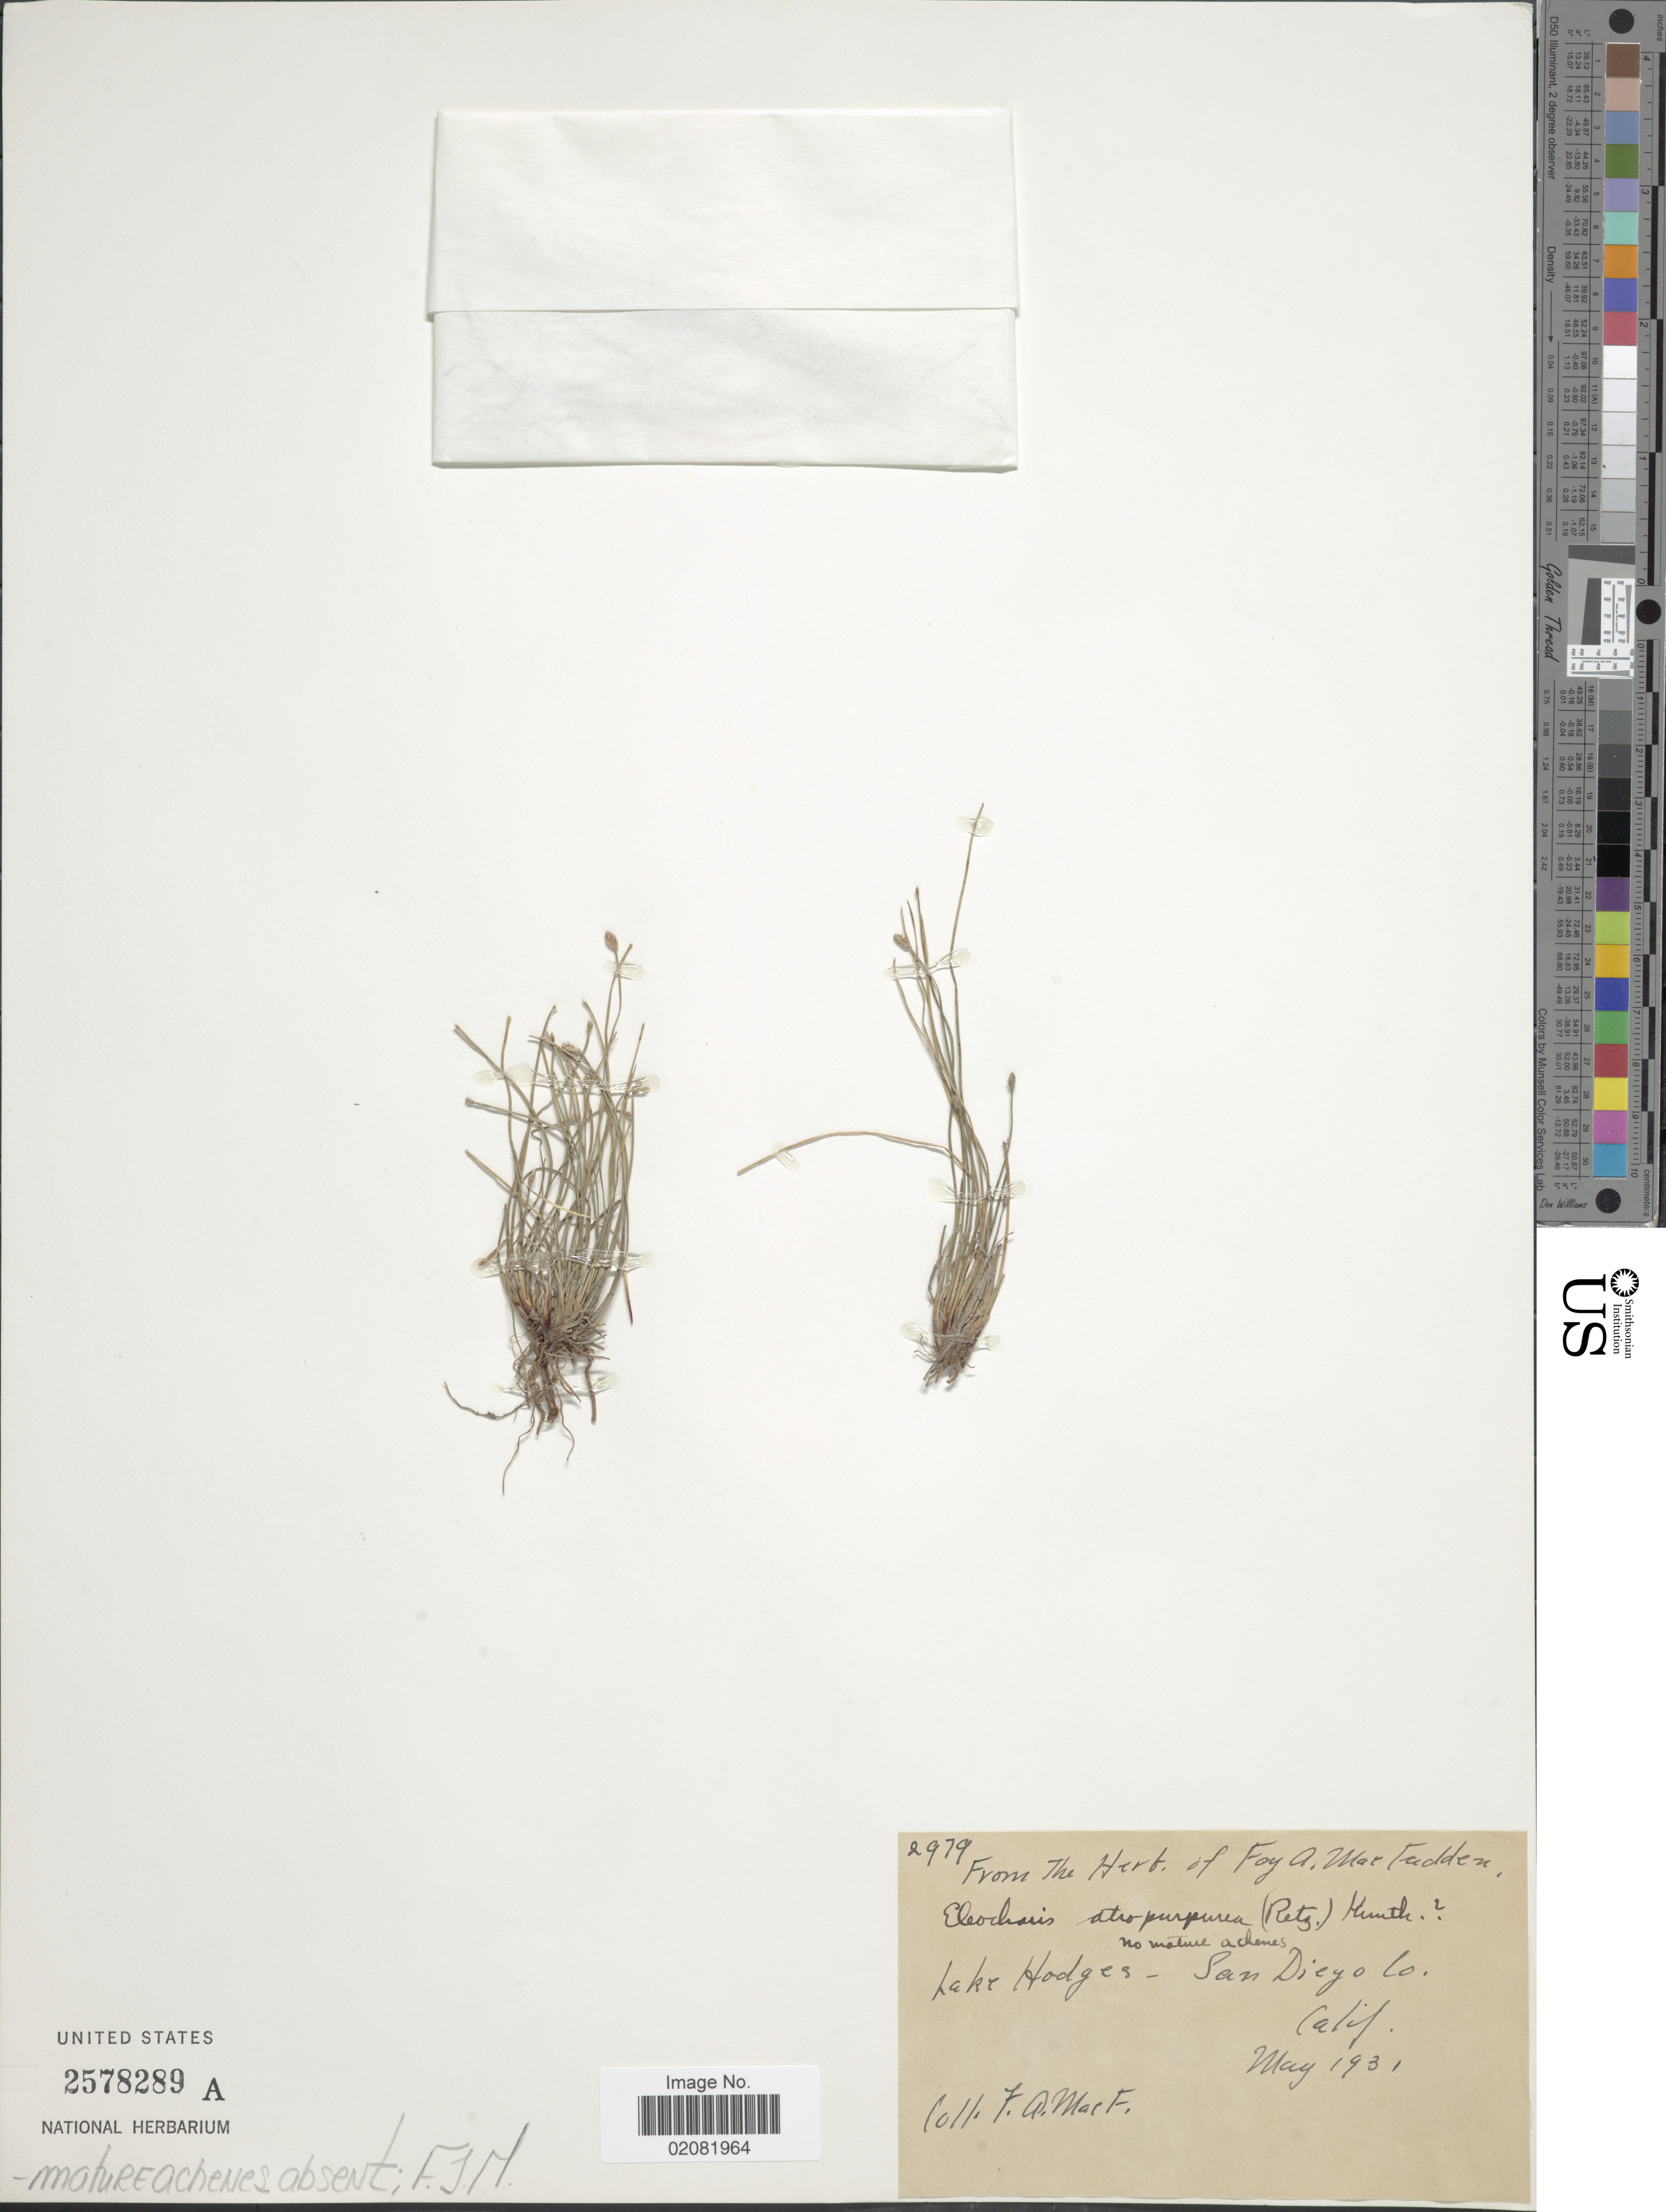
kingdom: Plantae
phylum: Tracheophyta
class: Liliopsida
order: Poales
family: Cyperaceae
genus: Eleocharis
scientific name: Eleocharis atropurpurea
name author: (Retz.) J. Presl & C. Presl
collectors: F. MacFadden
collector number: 2979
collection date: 1931-05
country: United States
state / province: California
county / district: San Diego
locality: Lake Hodges- San Diego Co.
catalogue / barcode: US 2578289A